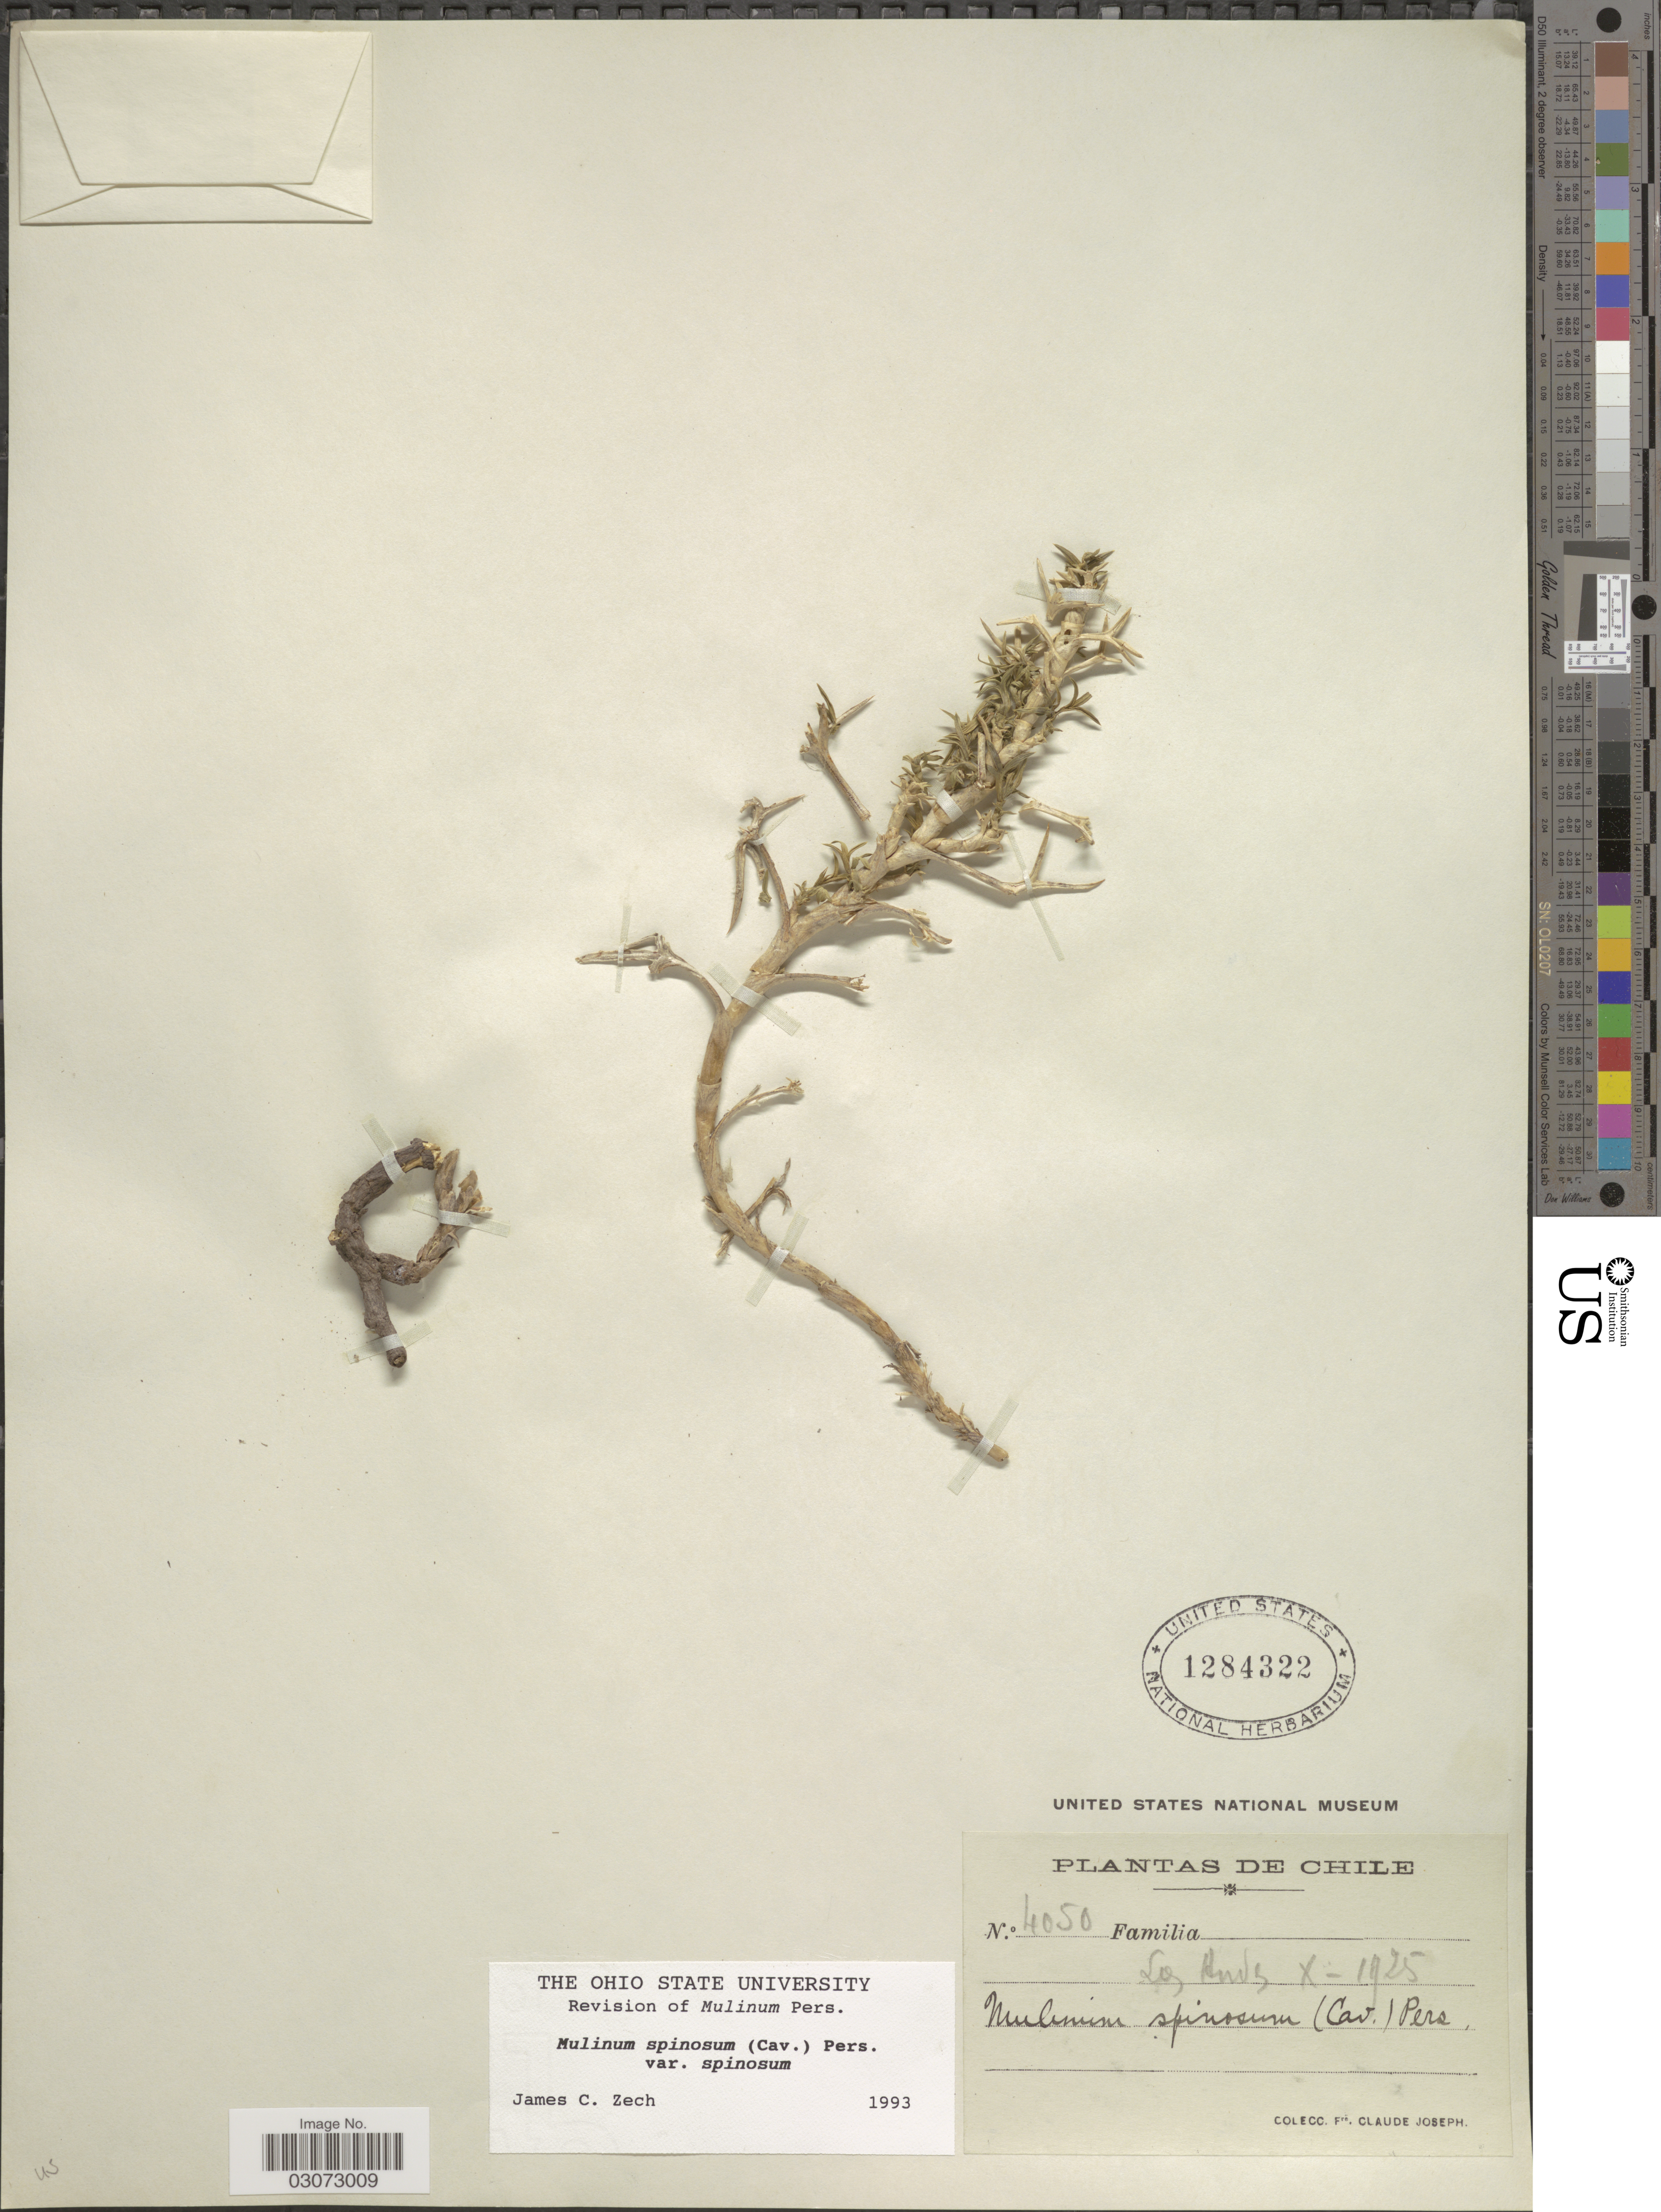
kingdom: Plantae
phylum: Tracheophyta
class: Magnoliopsida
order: Apiales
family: Apiaceae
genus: Mulinum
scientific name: Mulinum spinosum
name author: Pers.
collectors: Bro. Claude-Joseph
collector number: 4050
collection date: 1925-10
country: Chile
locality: Los Andes.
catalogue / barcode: US 1284322